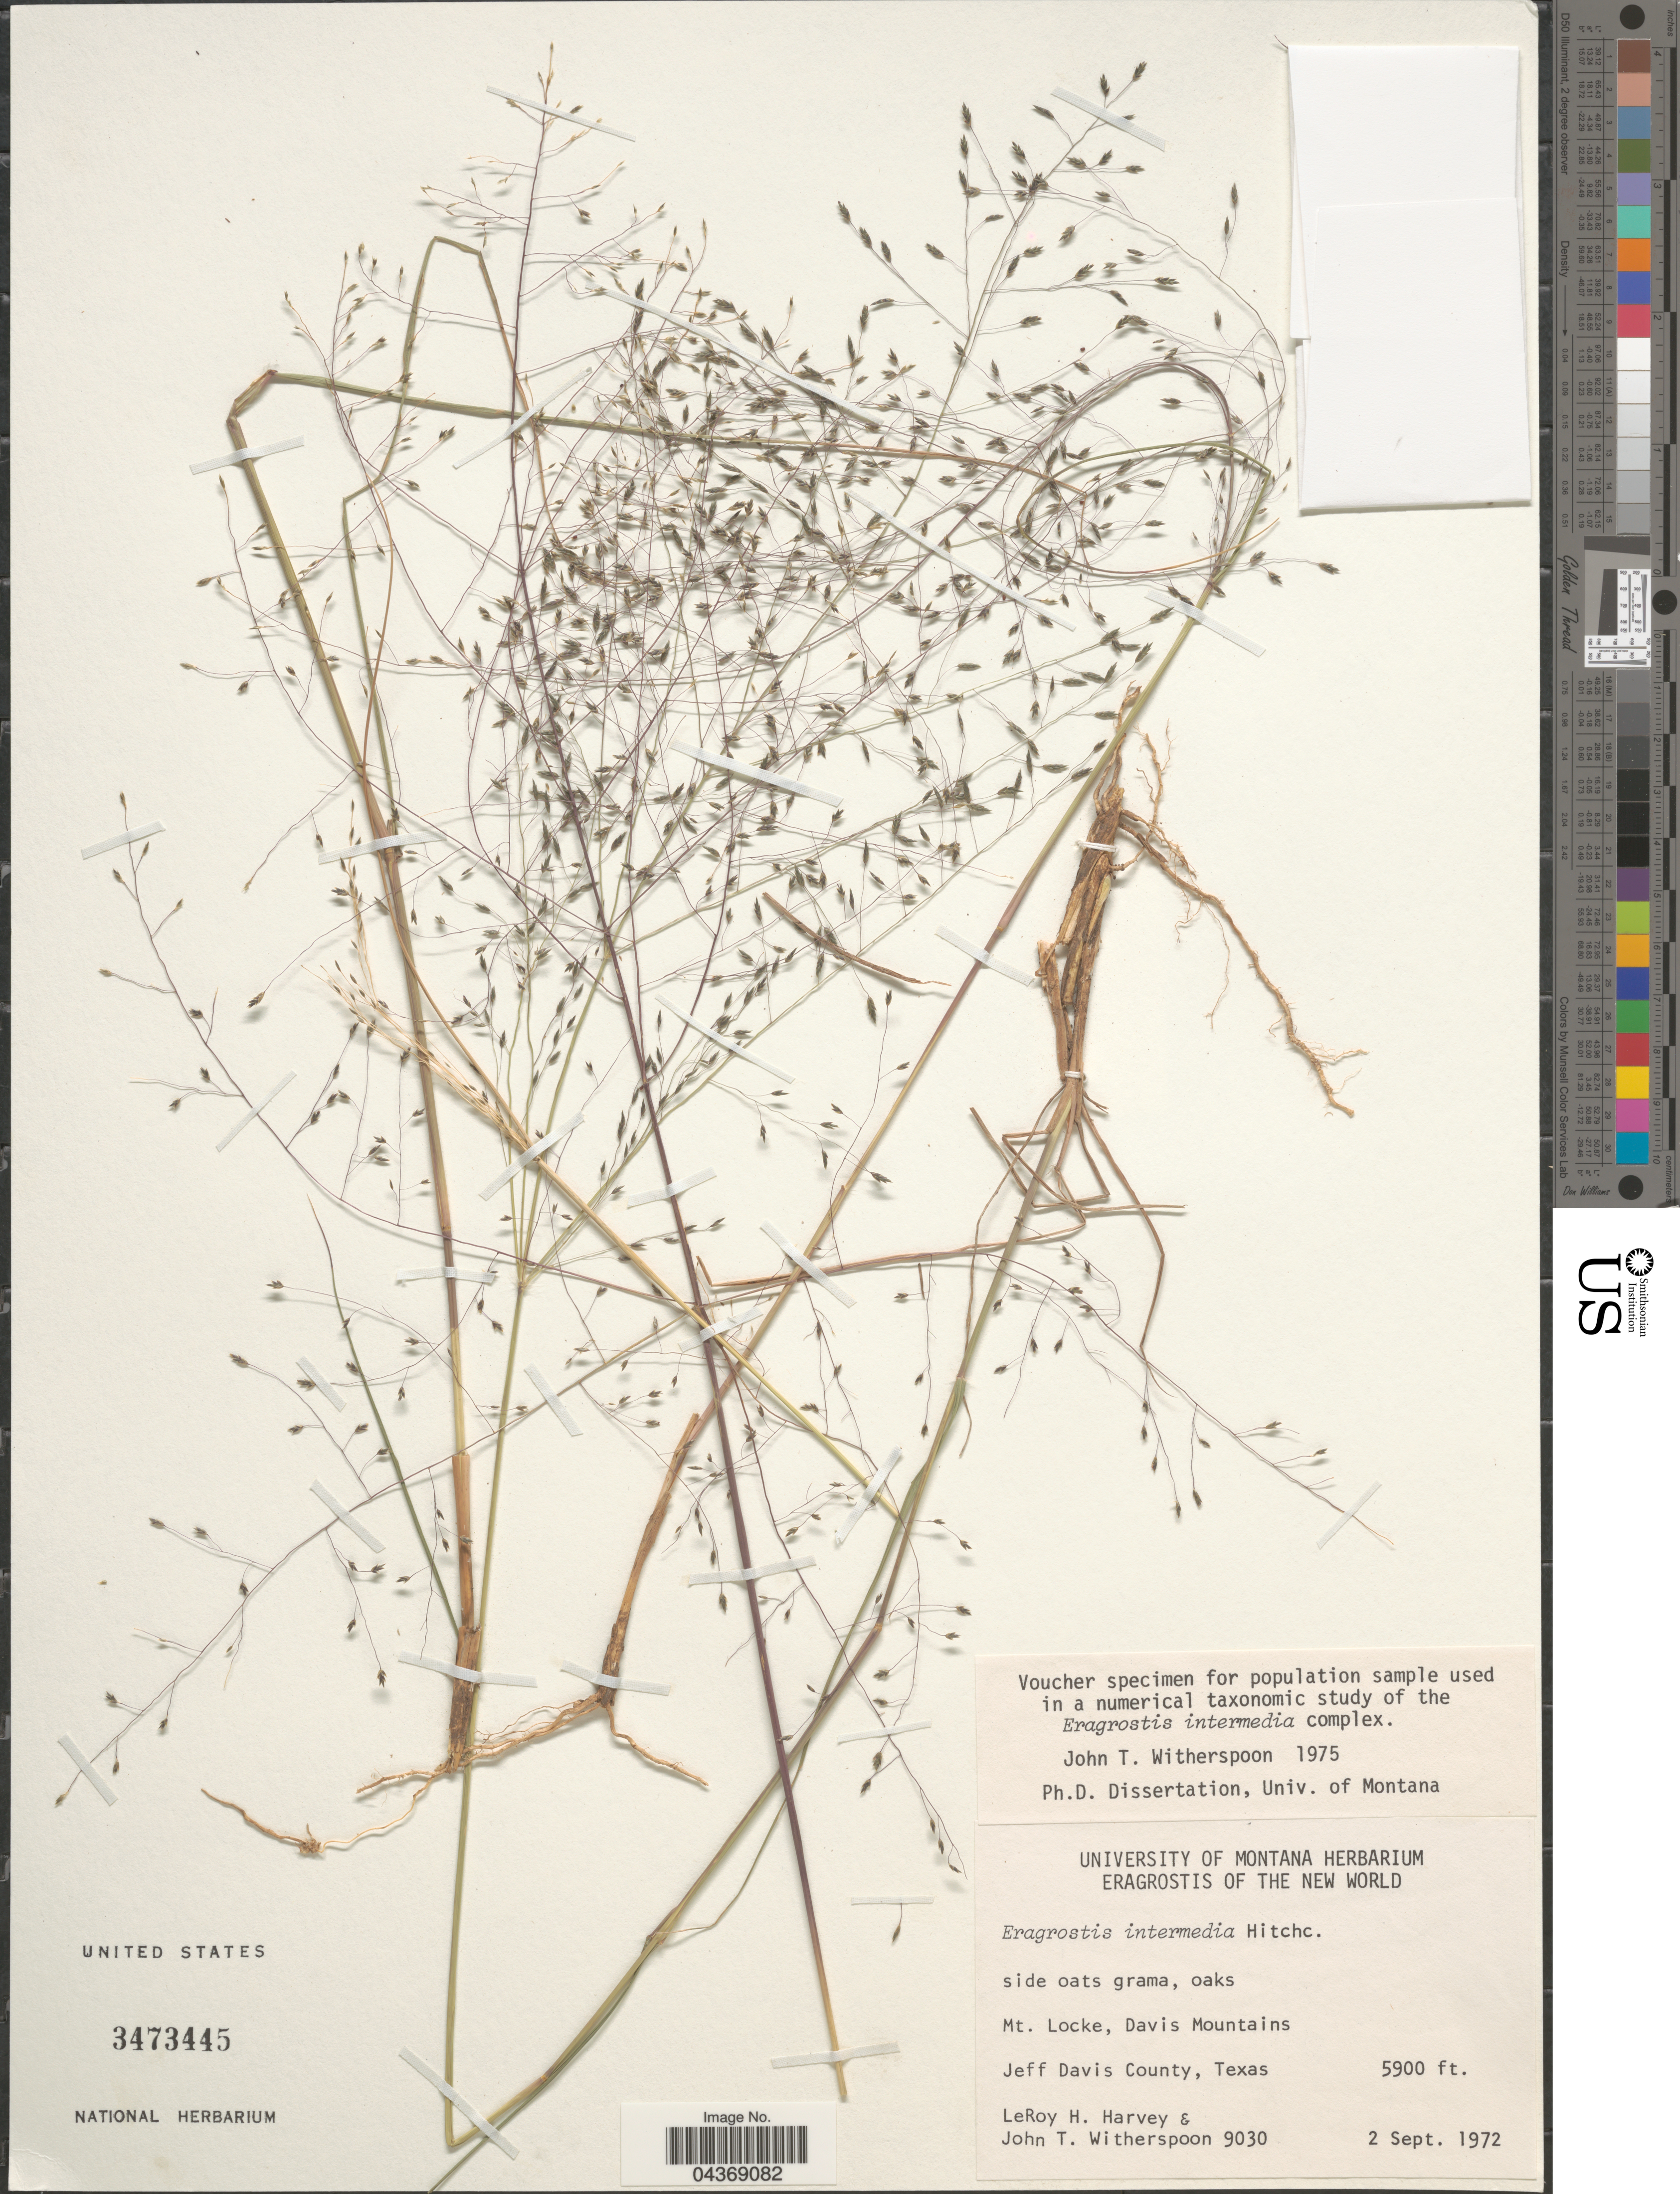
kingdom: Plantae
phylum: Tracheophyta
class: Liliopsida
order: Poales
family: Poaceae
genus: Eragrostis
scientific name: Eragrostis intermedia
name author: Hitchc.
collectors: L. H. Harvey & J. Witherspoon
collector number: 9030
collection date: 1972-09-02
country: United States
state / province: Texas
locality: Mt. Locke, Davis Mountains. Jeff Davis County.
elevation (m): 1798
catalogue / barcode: US 3473445